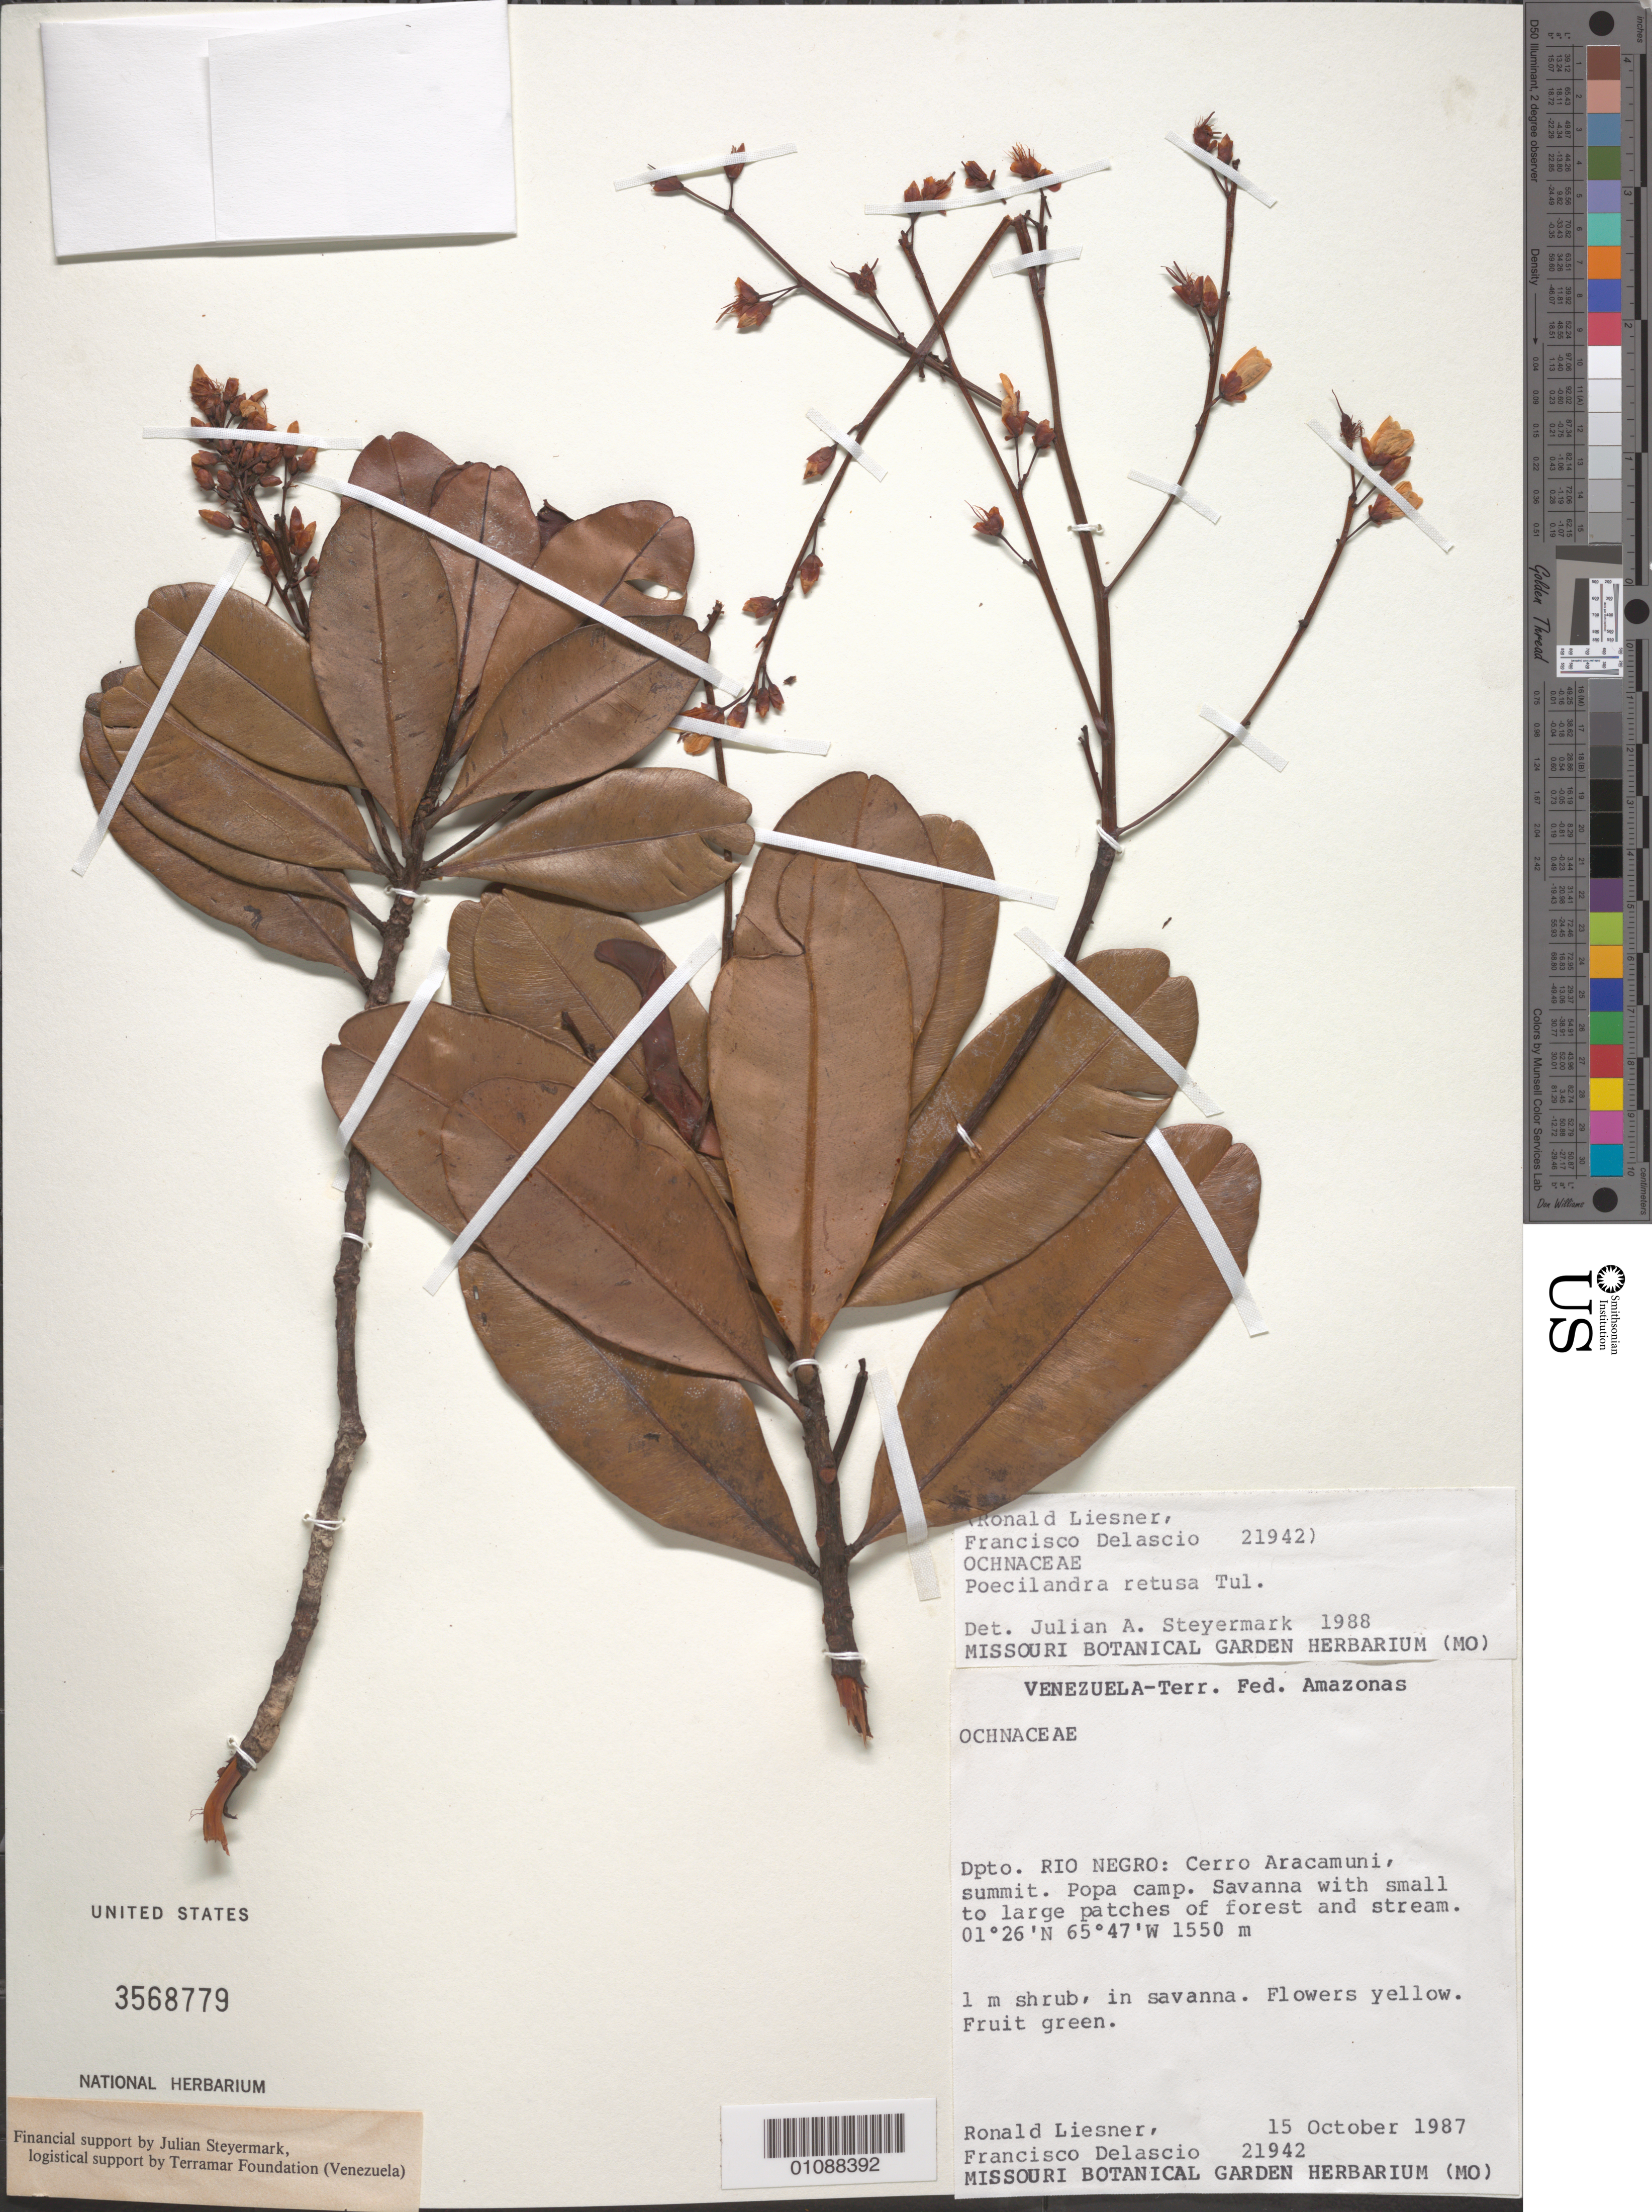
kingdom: Plantae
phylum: Tracheophyta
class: Magnoliopsida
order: Malpighiales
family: Ochnaceae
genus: Poecilandra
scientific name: Poecilandra retusa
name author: Tul.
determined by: Steyermark, Julian A., (VEN)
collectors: R. L. Liesner & F. Delascio C.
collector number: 21942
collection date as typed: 15-Oct-87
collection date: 1987-10-15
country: Venezuela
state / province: Amazonas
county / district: Río Negro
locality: Cerro Aracamuni, Popa camp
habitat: Savanna with small to large patches of forest and stream; in savanna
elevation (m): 1550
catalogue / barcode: US 3568779